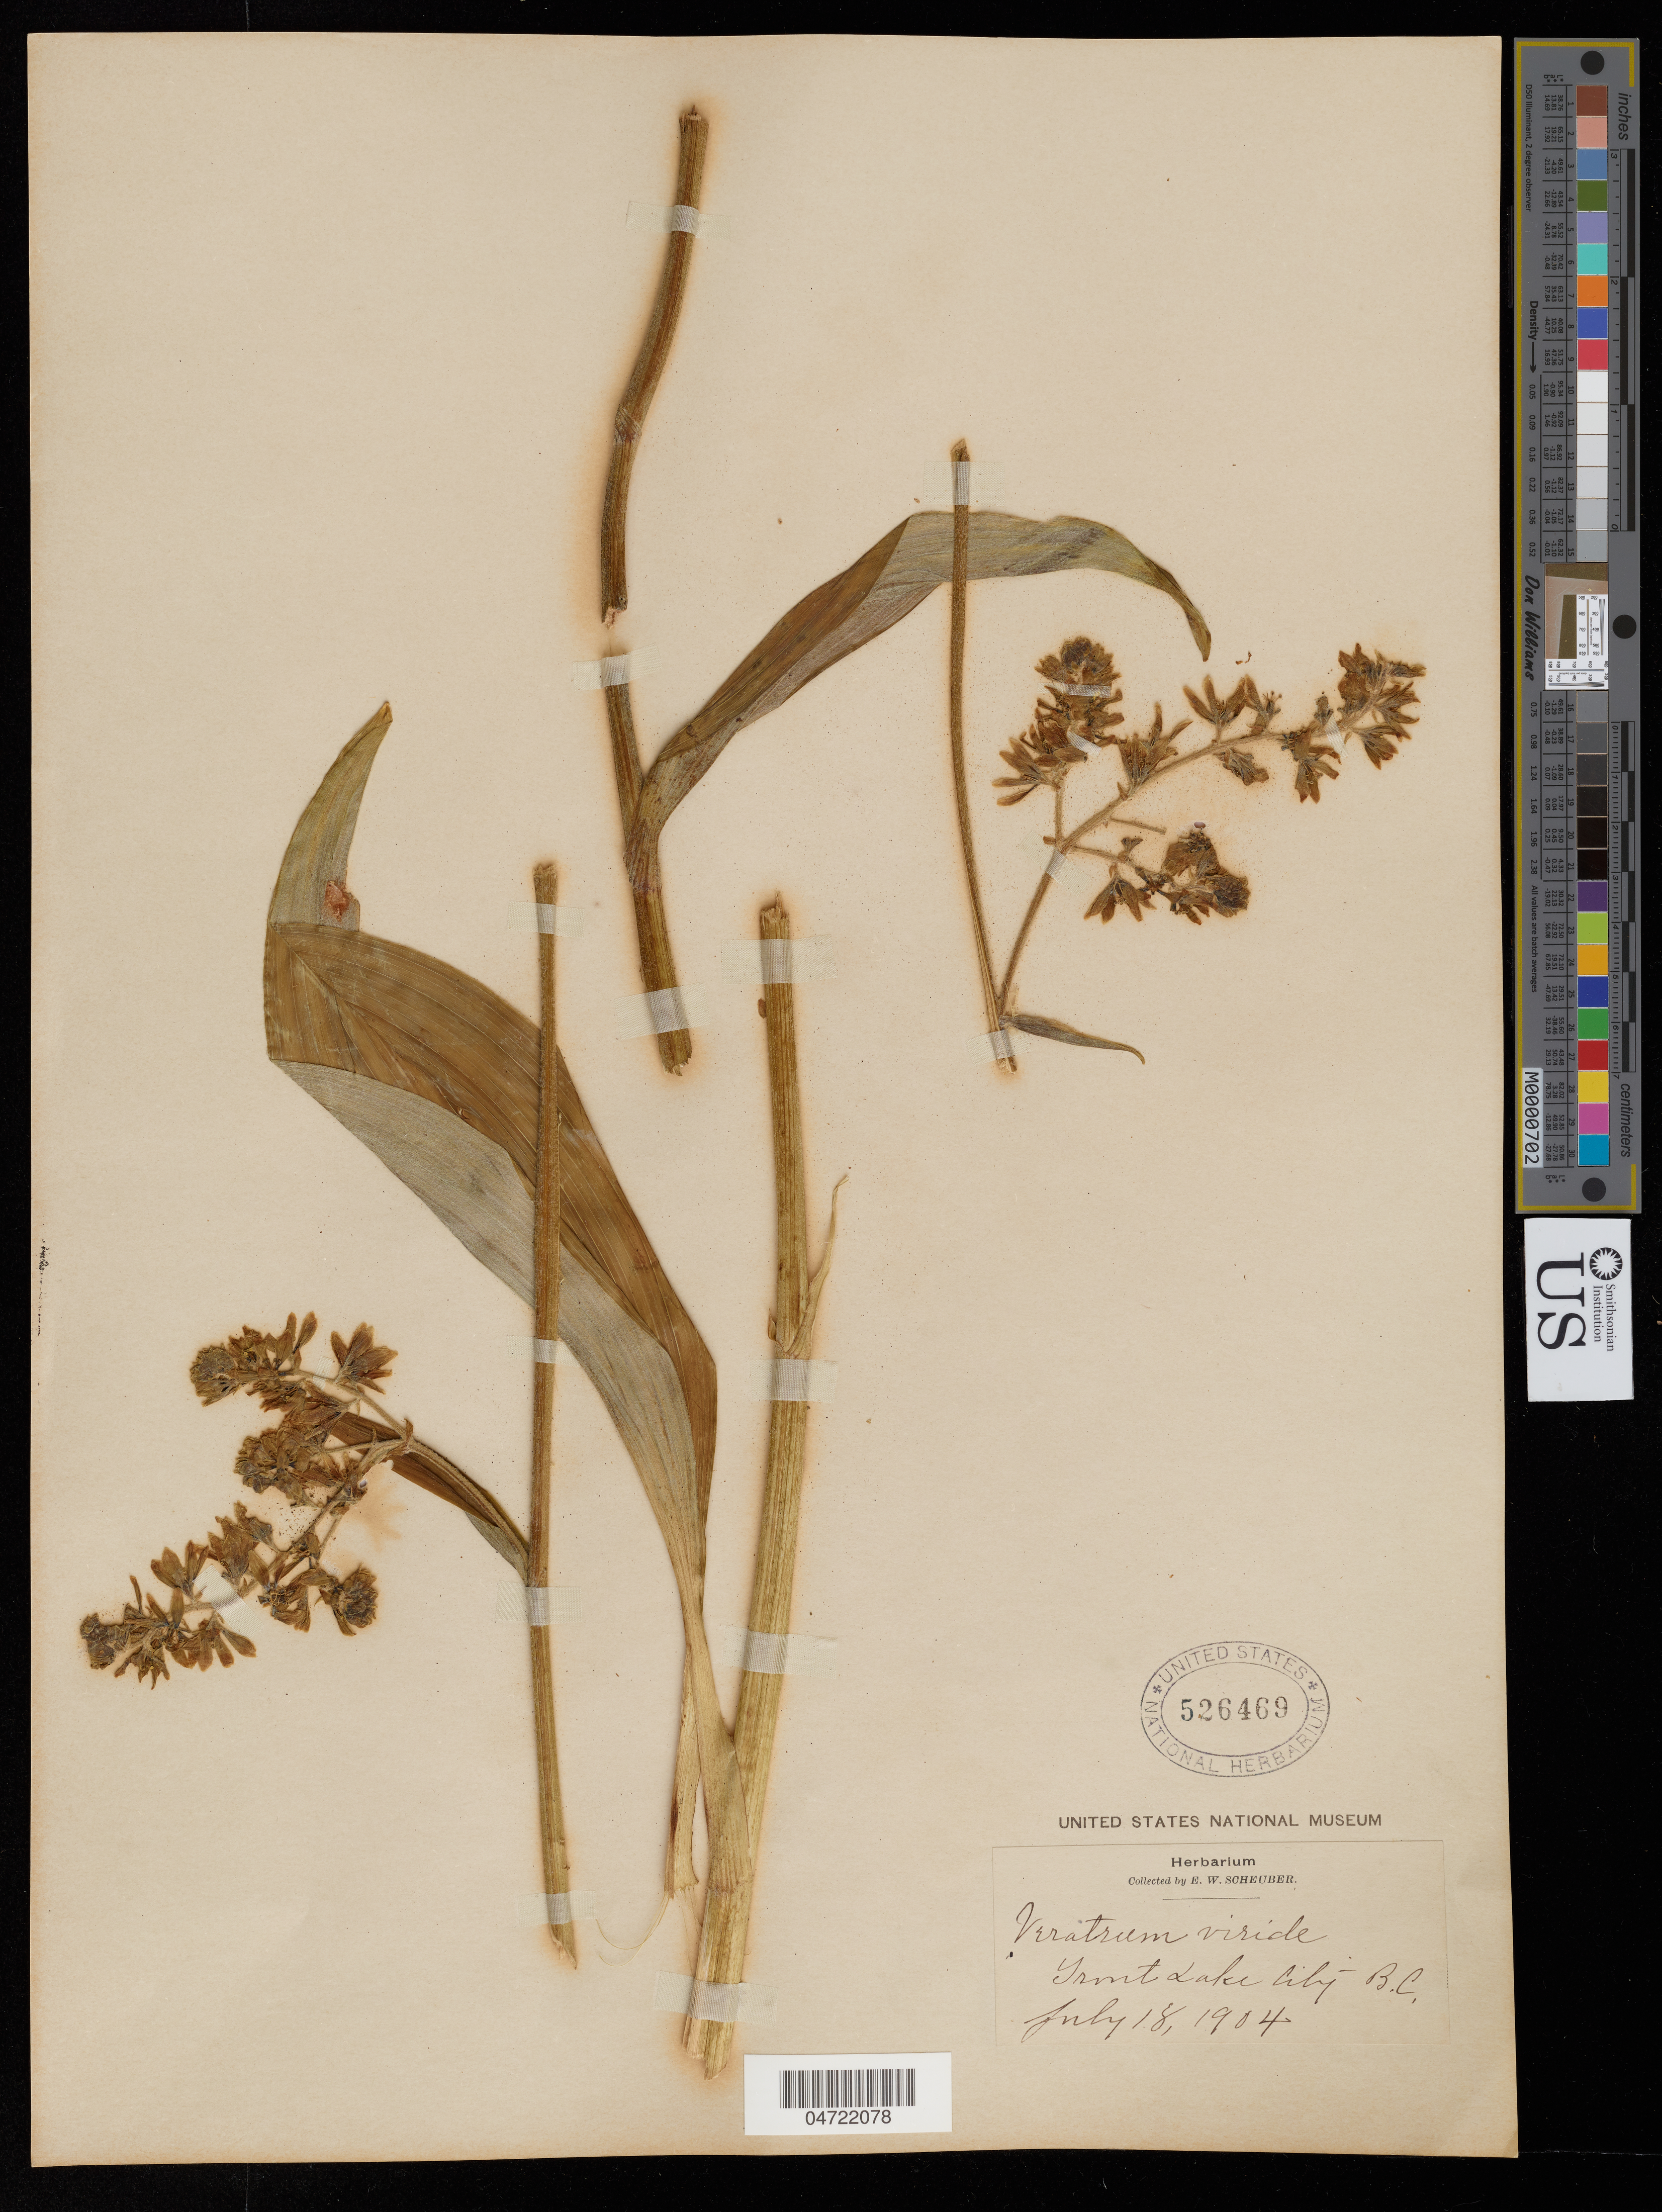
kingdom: Plantae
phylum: Tracheophyta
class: Liliopsida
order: Liliales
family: Melanthiaceae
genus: Veratrum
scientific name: Veratrum viride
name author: Aiton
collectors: E. Scheuber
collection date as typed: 18 Jul 1904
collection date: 1904-07-18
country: Canada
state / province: British Columbia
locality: Trout lake city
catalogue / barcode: US 526469